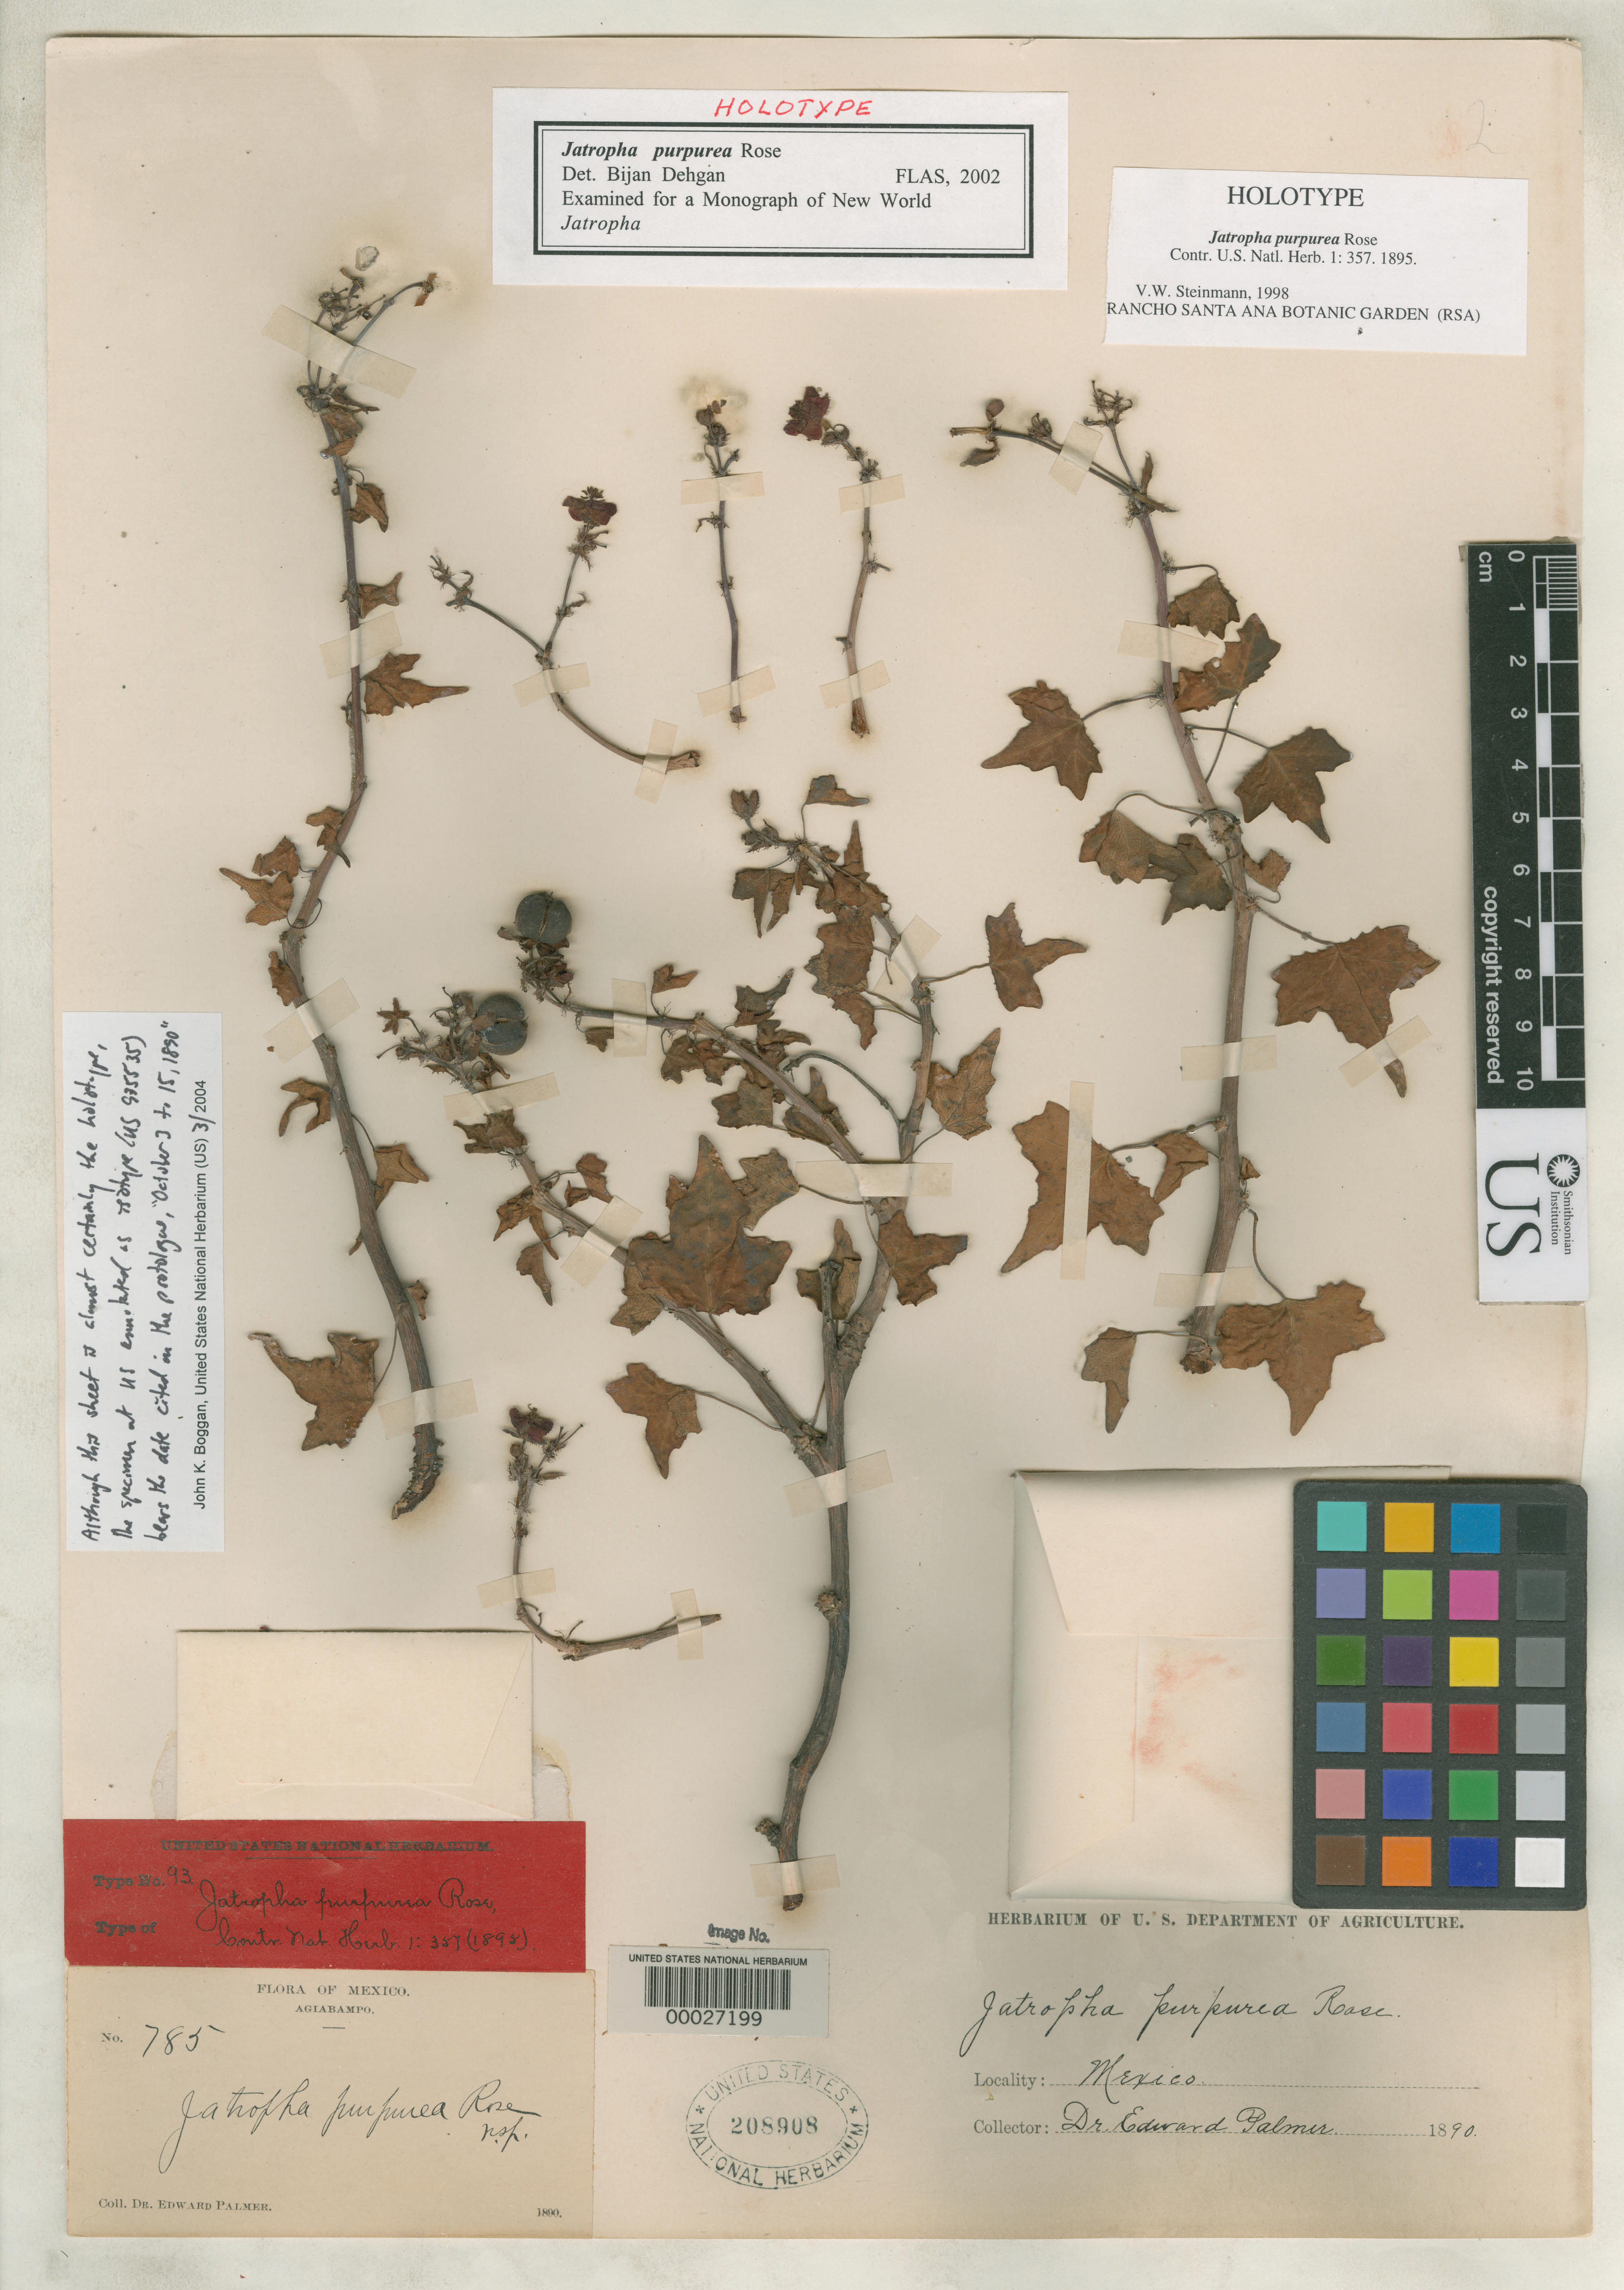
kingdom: Plantae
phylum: Tracheophyta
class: Magnoliopsida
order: Malpighiales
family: Euphorbiaceae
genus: Jatropha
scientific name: Jatropha purpurea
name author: Rose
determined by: Dehgan, B.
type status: Holotype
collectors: E. Palmer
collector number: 785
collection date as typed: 1890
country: Mexico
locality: Agiabampo.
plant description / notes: Cited 1997 by Steinmann & Felger, Aliso 16: 59.; Annotated as holotype by V.W. Steinmann, 1998 (RSA) and B. Dehgan, 2002 (FLAS). Protologue cites collection date as "October 3 to 15, 1890" but this sheet bears year only.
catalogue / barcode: US 208908